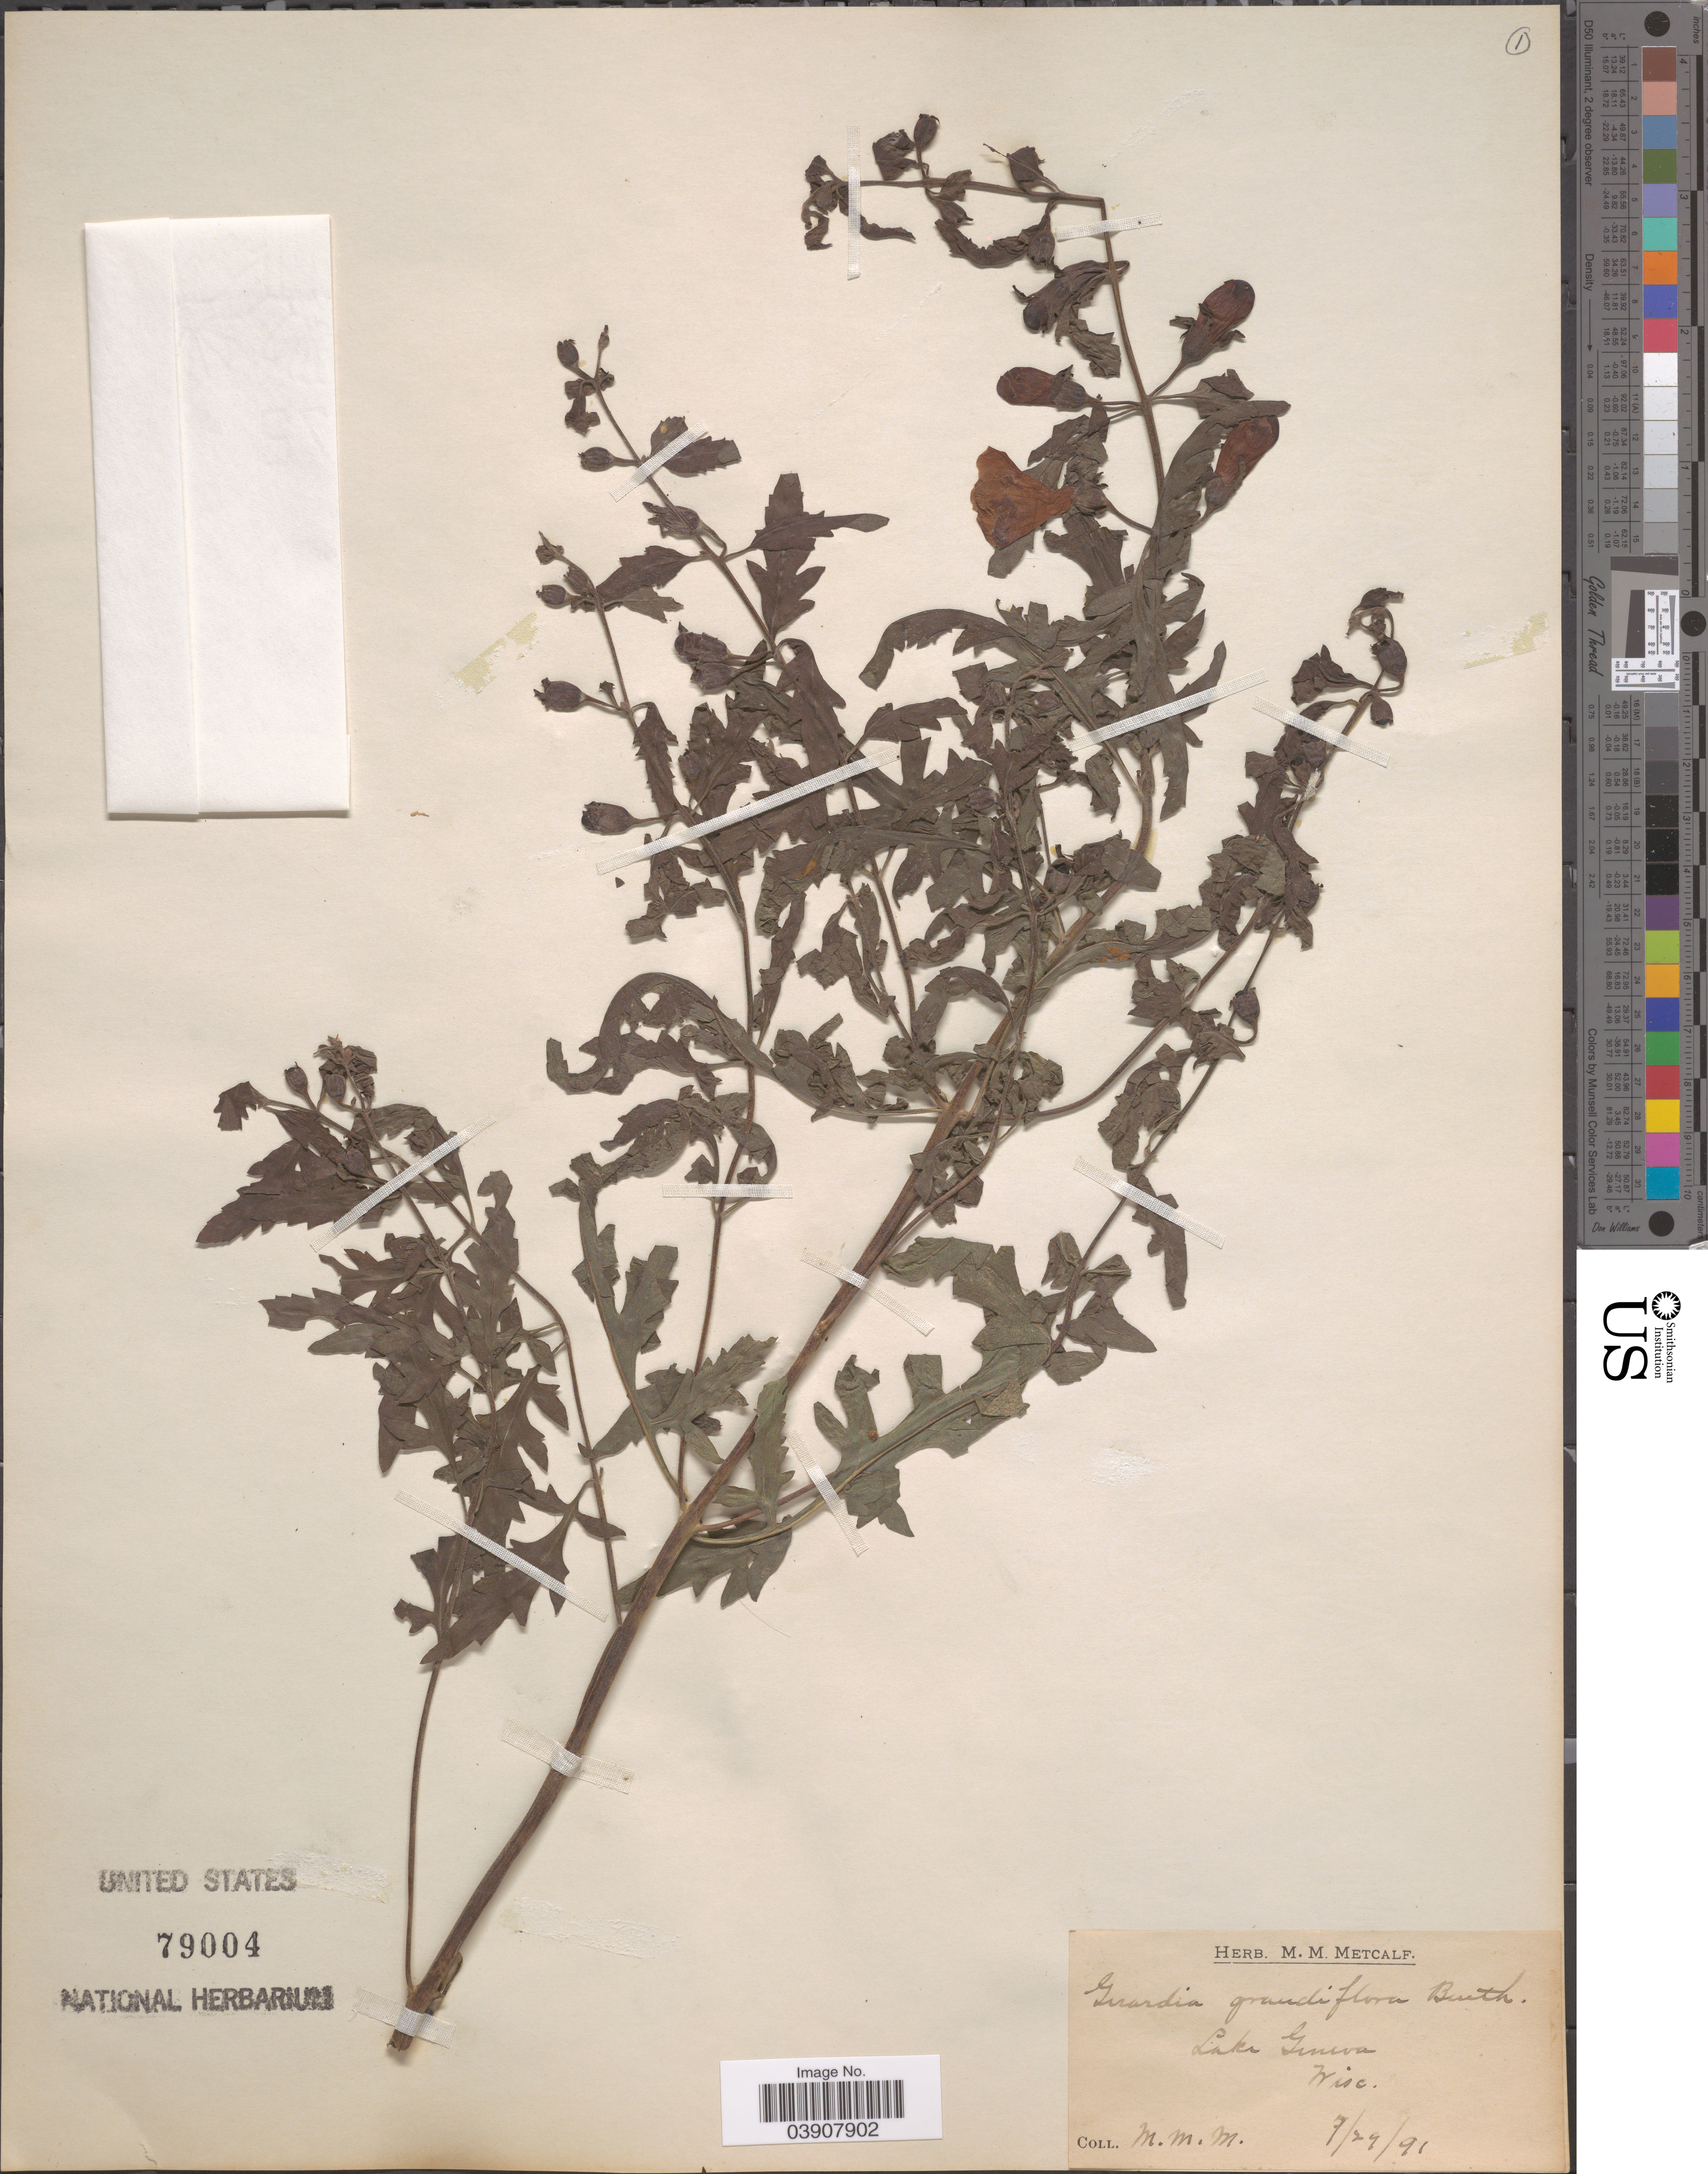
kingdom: Plantae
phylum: Tracheophyta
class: Magnoliopsida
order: Lamiales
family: Orobanchaceae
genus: Agalinis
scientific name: Agalinis grandiflora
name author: (Benth.) S.F. Blake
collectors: M. Metcalf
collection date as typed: Transcribed d/m/y: 29/7/91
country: United States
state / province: Wisconsin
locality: Lake Geneva.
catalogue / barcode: US 79004